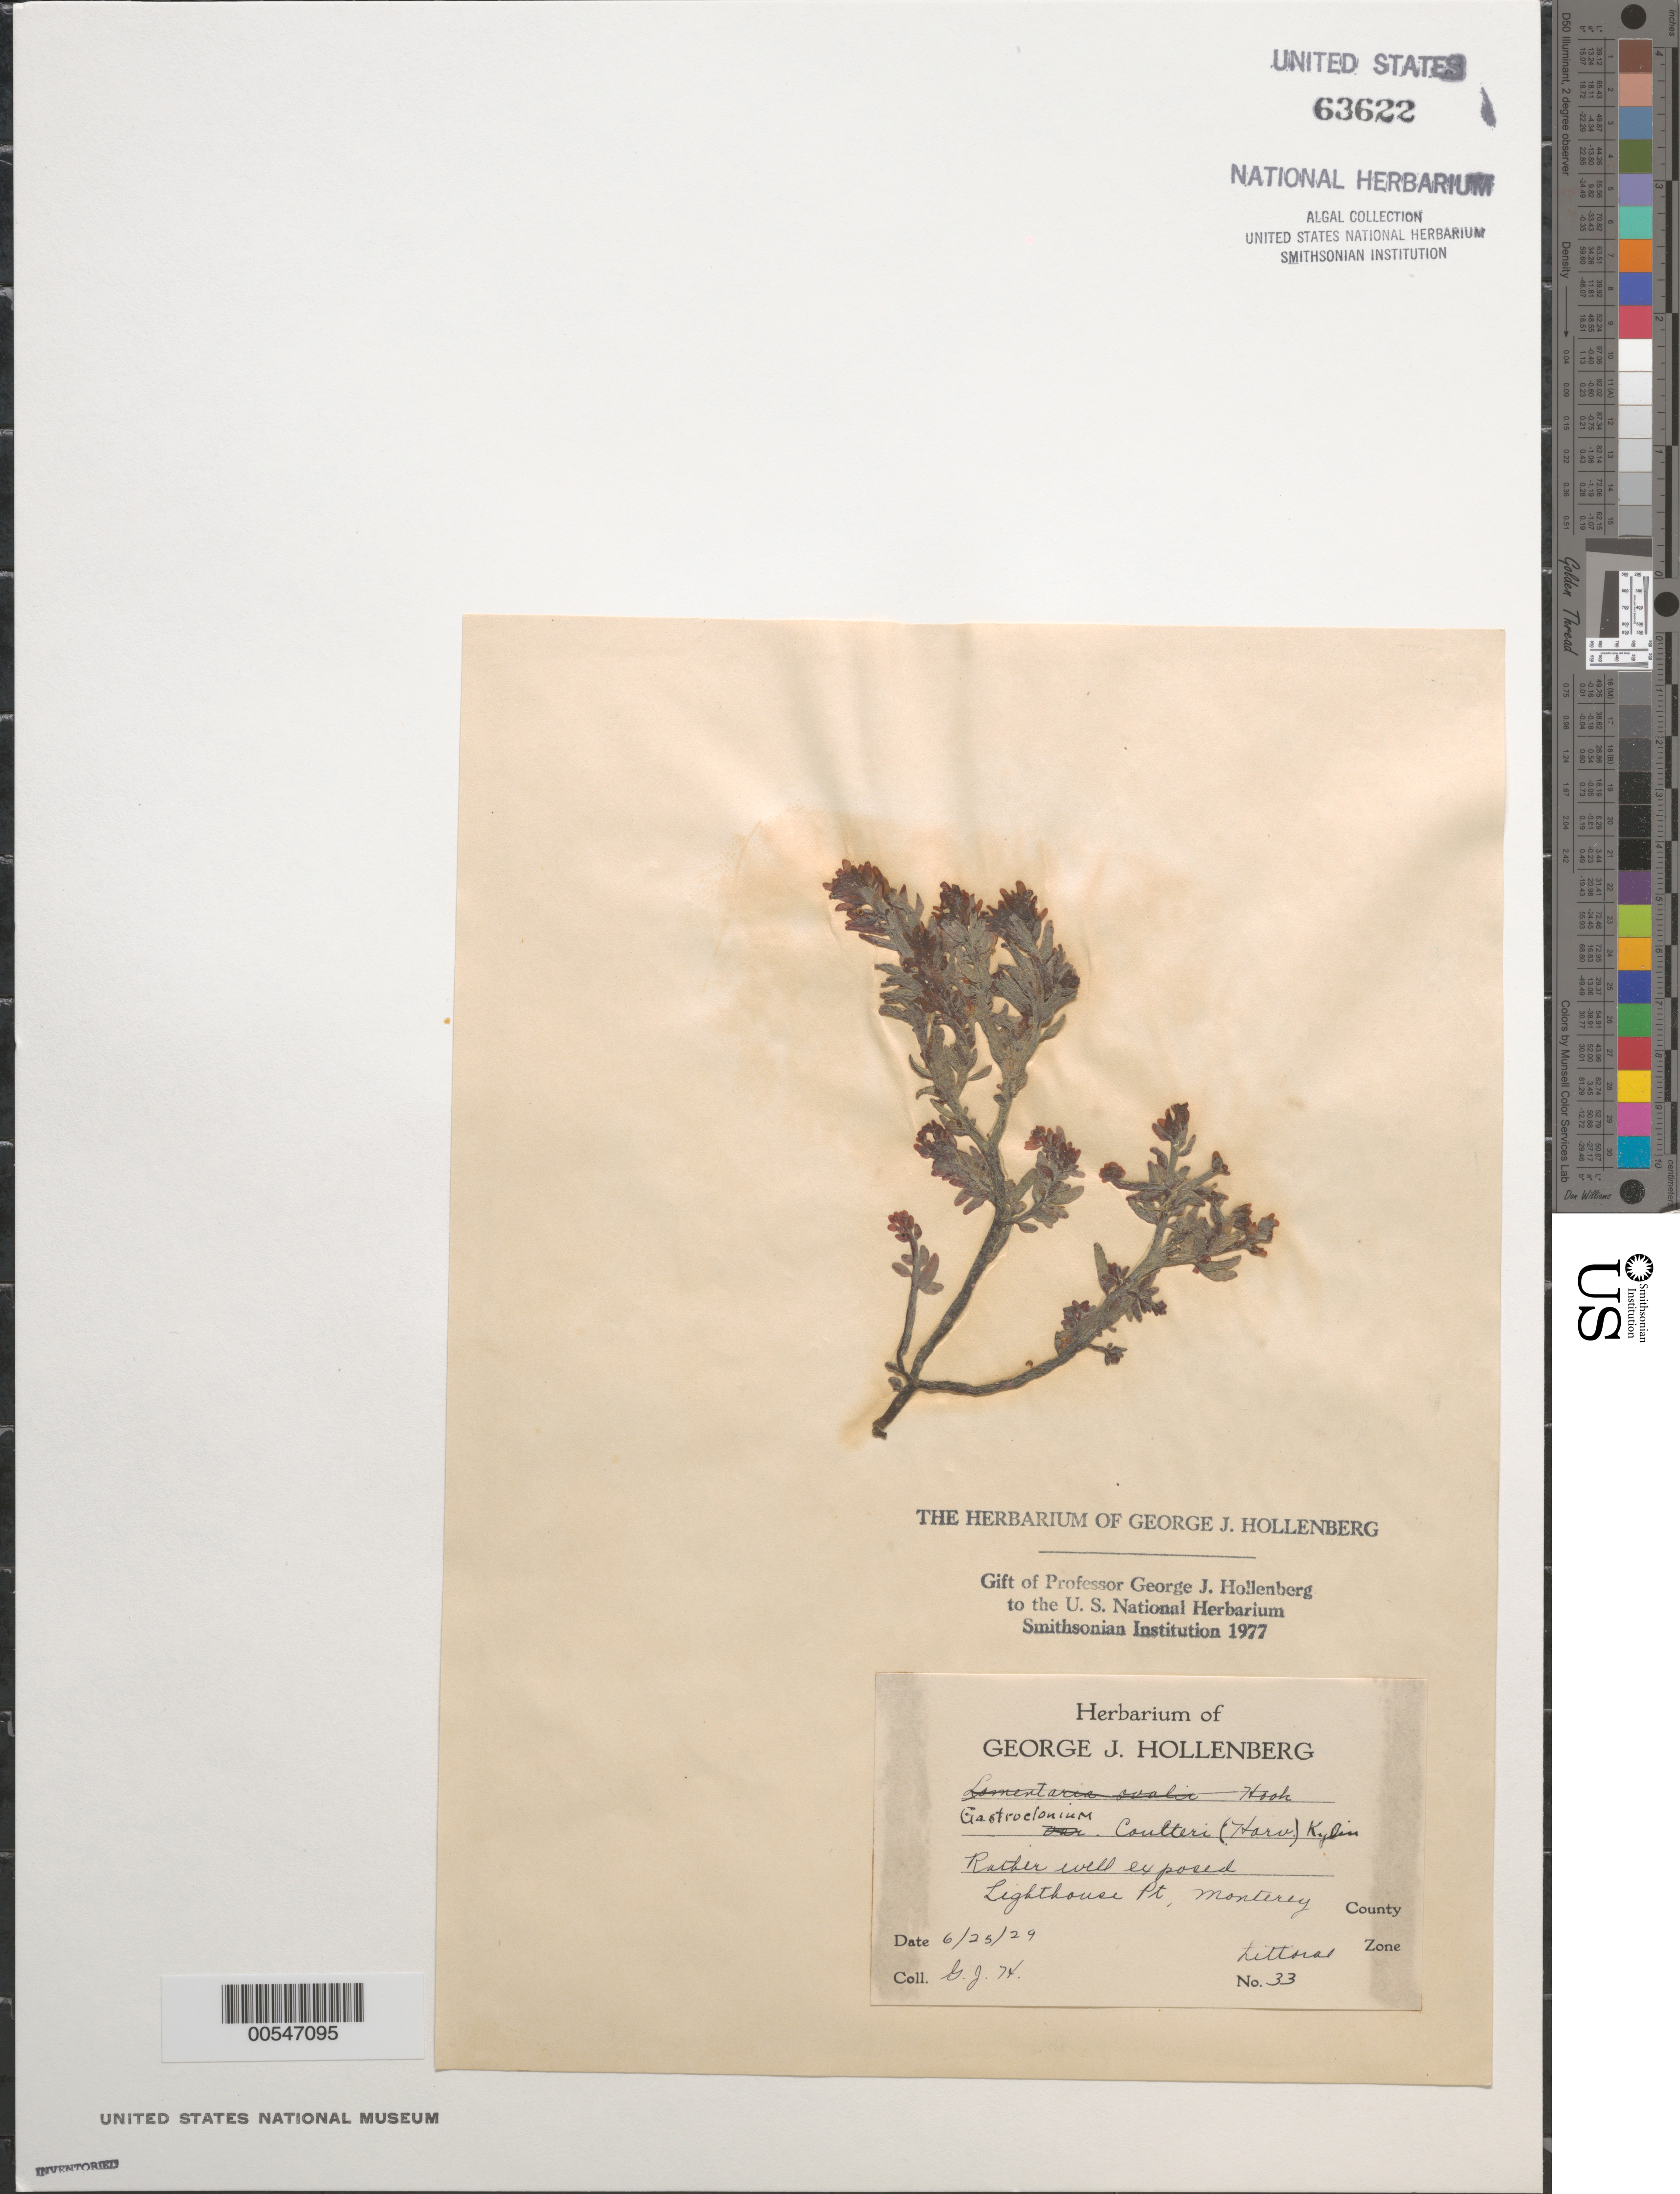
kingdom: Plantae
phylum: Rhodophyta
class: Florideophyceae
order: Rhodymeniales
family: Champiaceae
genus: Neogastroclonium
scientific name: Neogastroclonium subarticulatum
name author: (Turner) L. Le Gall et al.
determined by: Algae name updating Project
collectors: G. Hollenberg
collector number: GJH 33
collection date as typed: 25 Jun 1929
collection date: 1929-06-25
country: United States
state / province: California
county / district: Monterey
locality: Lighthouse Point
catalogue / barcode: US 63622